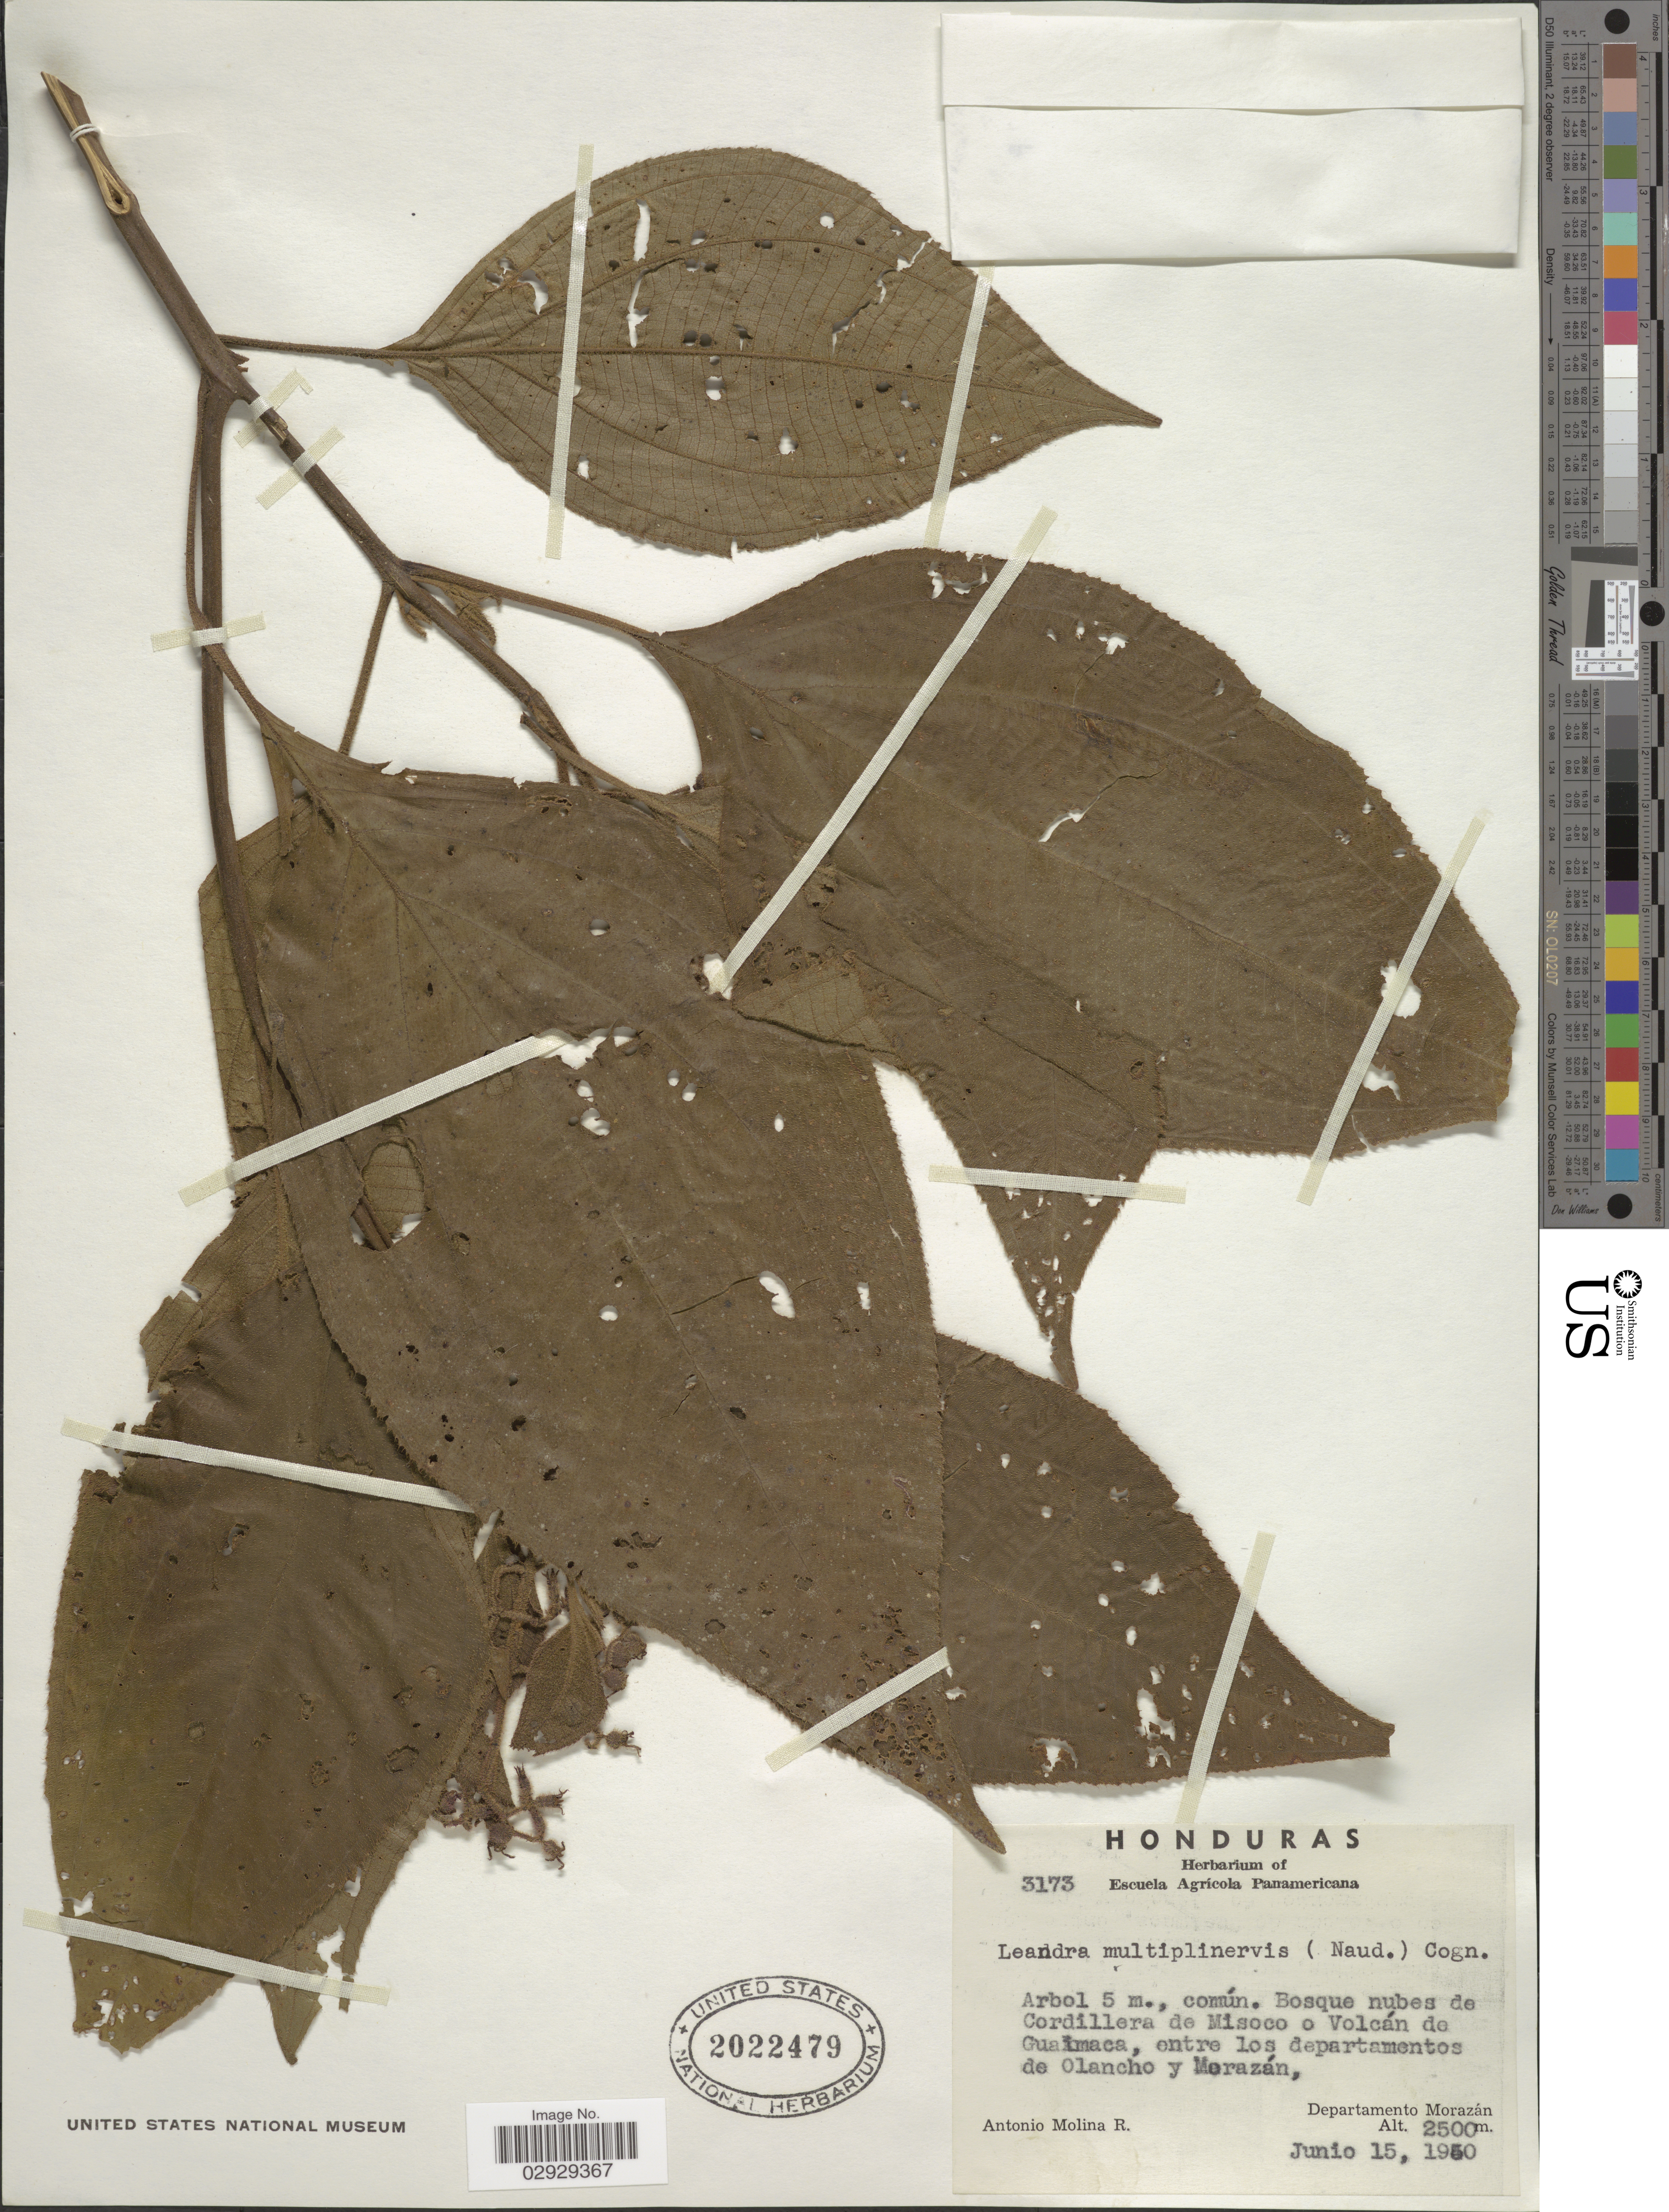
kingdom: Plantae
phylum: Tracheophyta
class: Magnoliopsida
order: Myrtales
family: Melastomataceae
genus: Leandra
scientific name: Leandra multiplinervis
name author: (Naudin) Cogn.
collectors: A. Molina R.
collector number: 3173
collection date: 1950-06-15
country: Honduras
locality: Bosque nubes de Cordillera de Misoco o Volcán de Guaimaca, entre los departamentos de Olancho y Morazán. Departamento Morazán.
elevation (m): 2500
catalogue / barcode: US 2022479